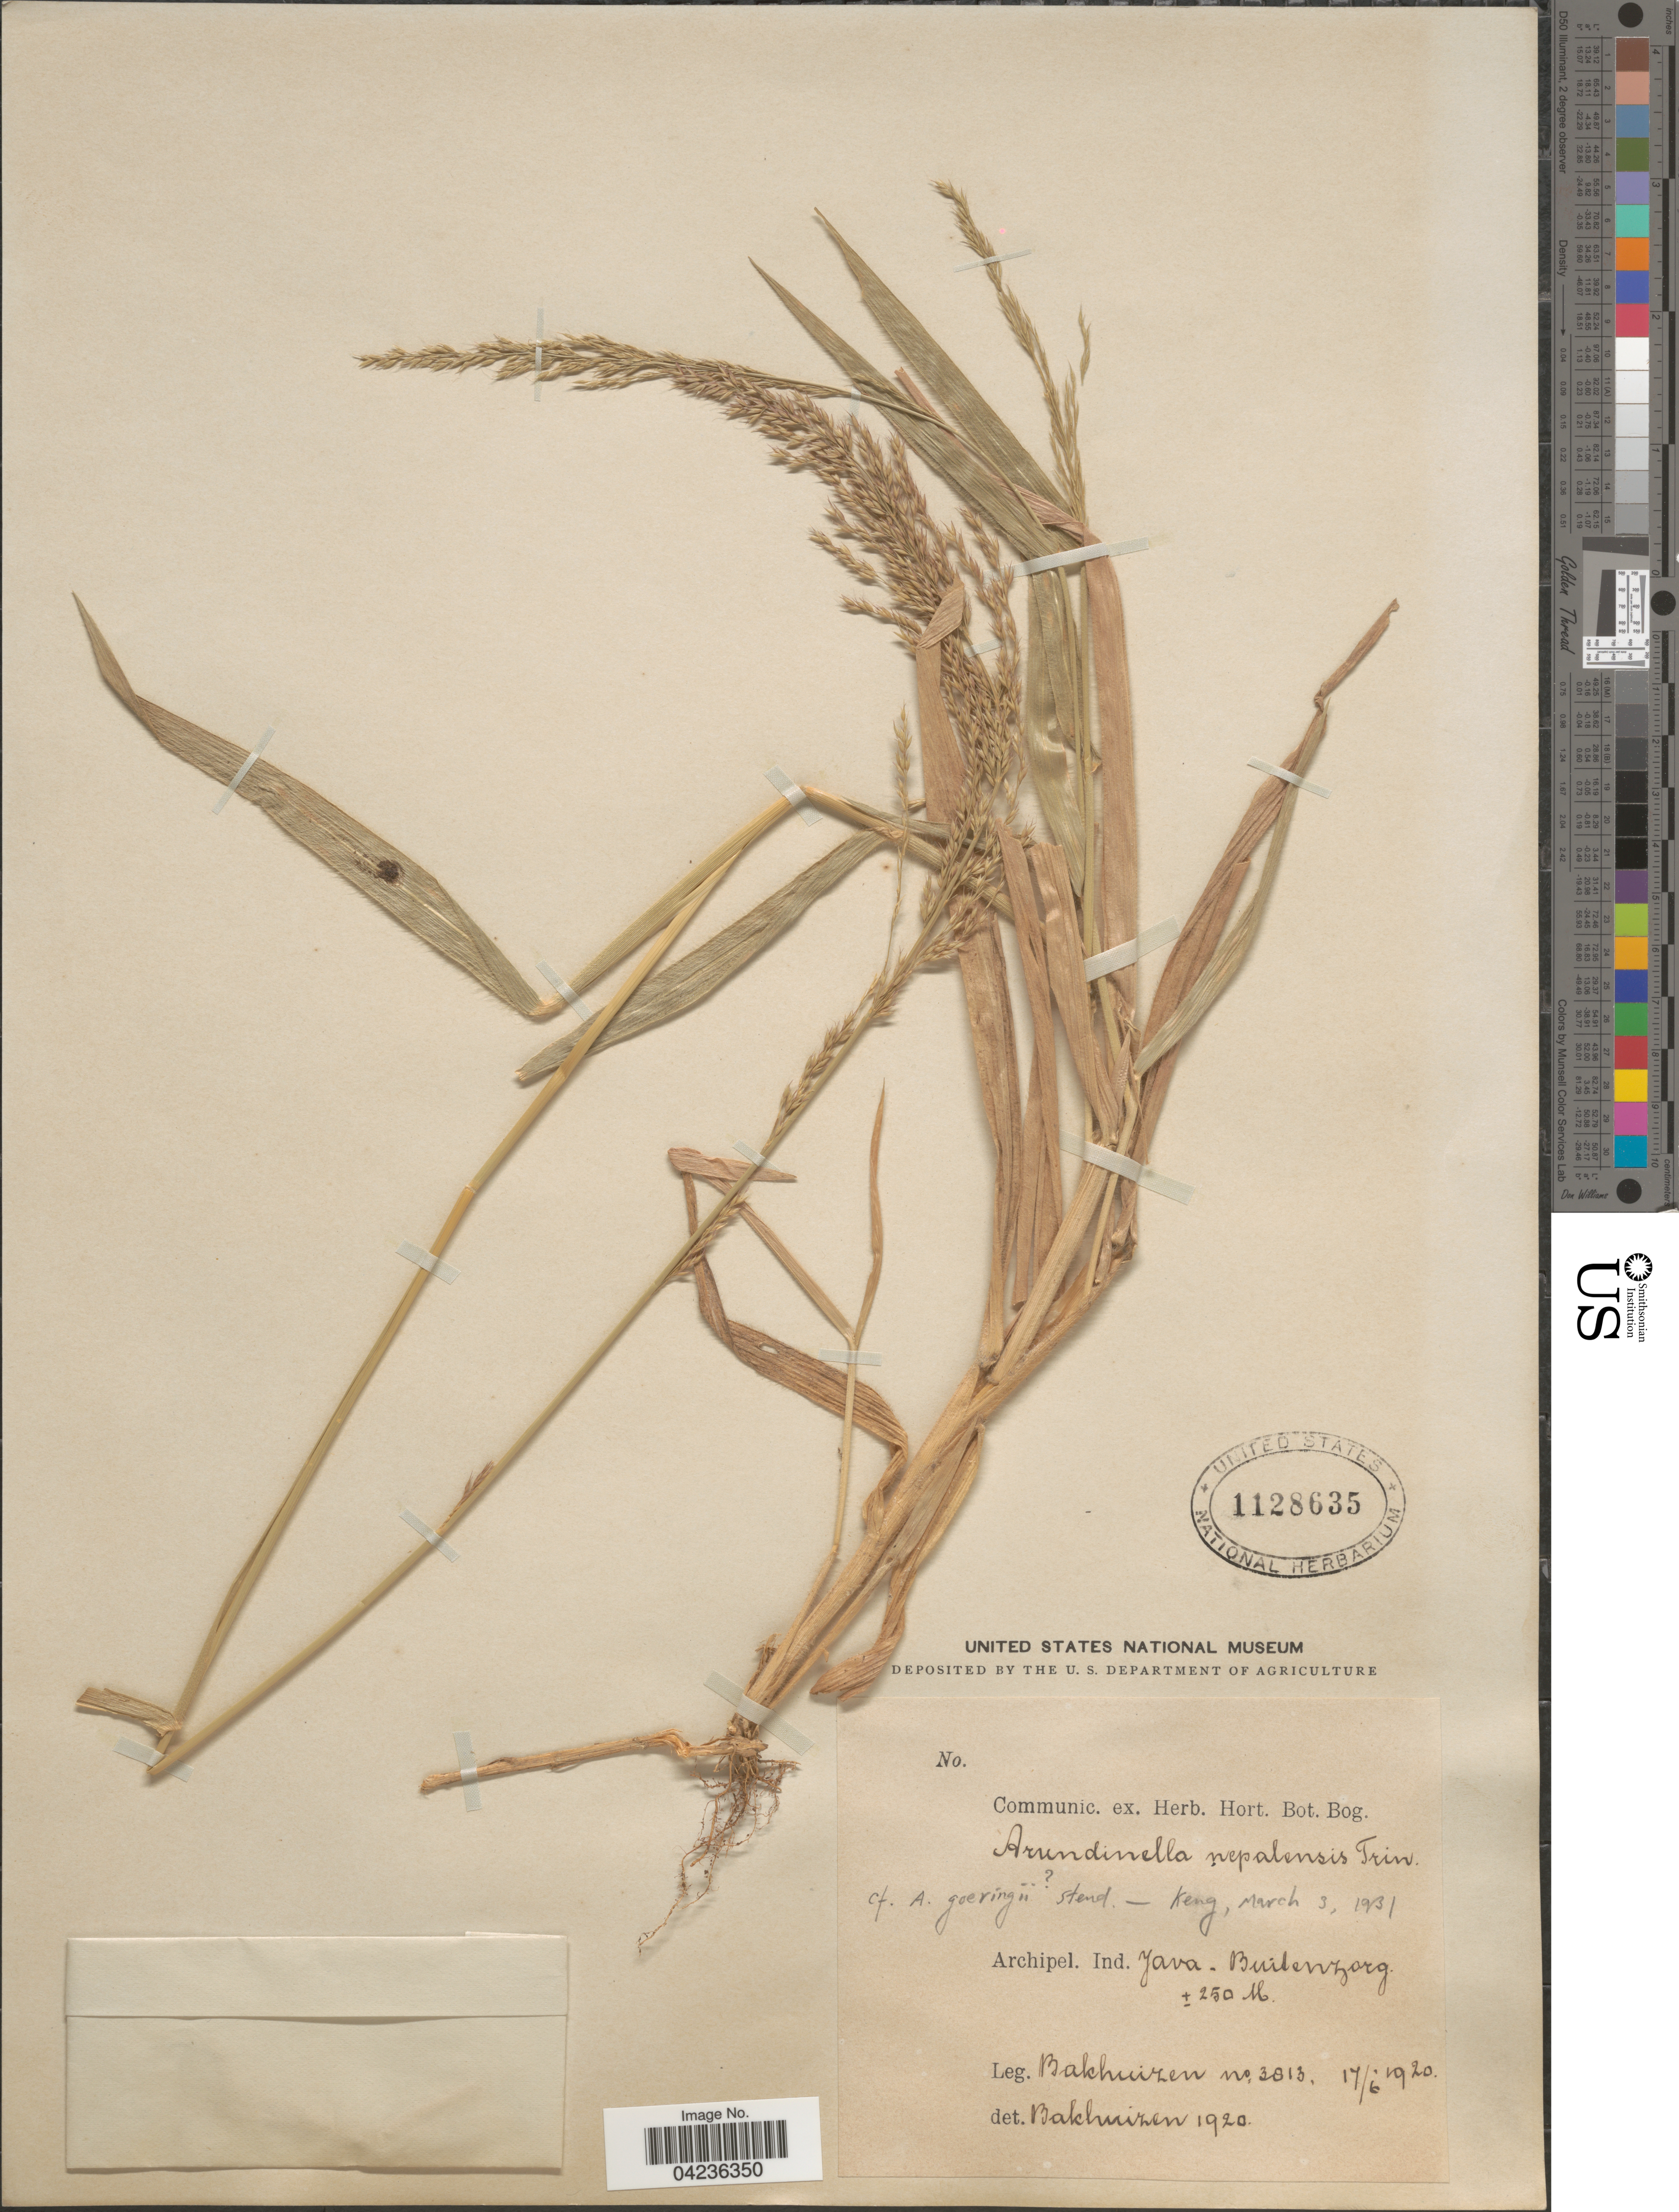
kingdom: Plantae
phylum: Tracheophyta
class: Liliopsida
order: Poales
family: Poaceae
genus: Arundinella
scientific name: Arundinella goeringii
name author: Steud.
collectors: Bakhuizen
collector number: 3813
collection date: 1920-06-17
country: Indonesia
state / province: Java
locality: Archipel. Ind. Java. Buitenzorg.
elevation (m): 250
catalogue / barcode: US 1128635